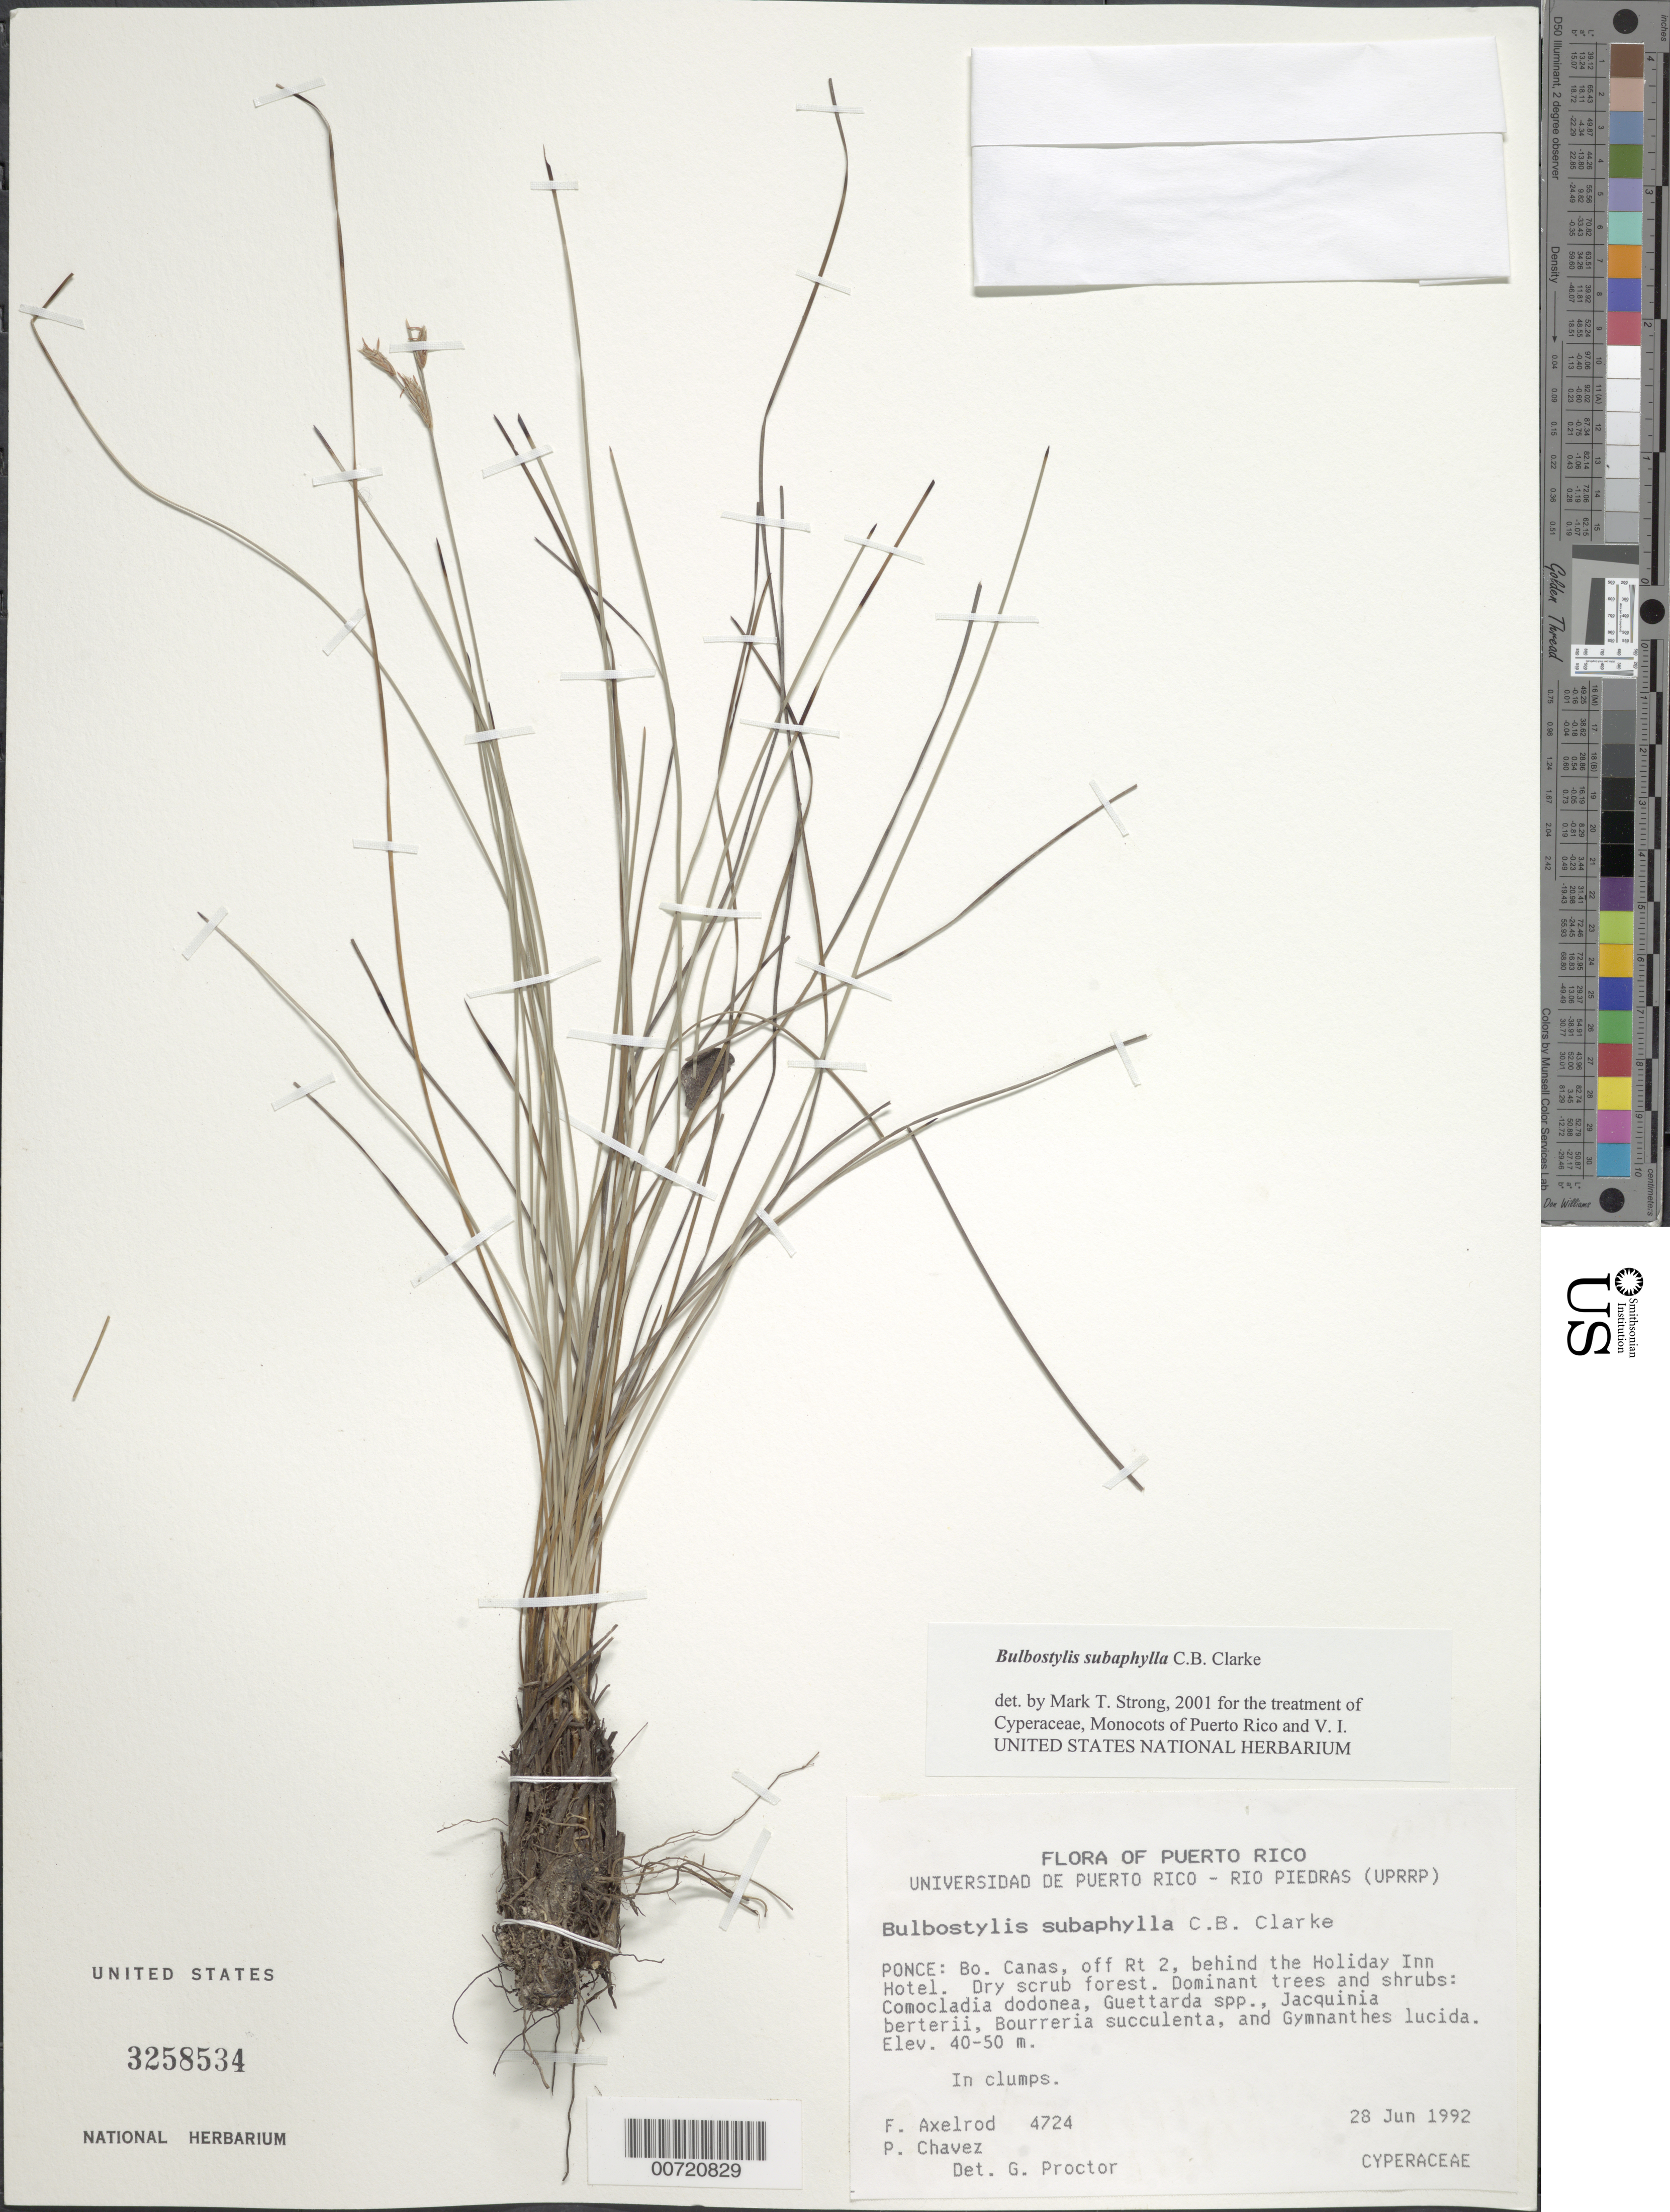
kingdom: Plantae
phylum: Tracheophyta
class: Liliopsida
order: Poales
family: Cyperaceae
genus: Bulbostylis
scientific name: Bulbostylis subaphylla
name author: C.B. Clarke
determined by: Strong, M. T., (US), Smithsonian Institution - National Museum of Natural History (UNITED STATES)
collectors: F. S. Axelrod, P. Chavez & G. Proctor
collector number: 4724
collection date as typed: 28 Jun 1992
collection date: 1992-06-28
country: Puerto Rico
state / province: Ponce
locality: Ponce: Bo. Canas, off Rt. 2, behind the Holiday Inn Hotel.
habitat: Dry scrub forest.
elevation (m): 40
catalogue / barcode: US 3258534